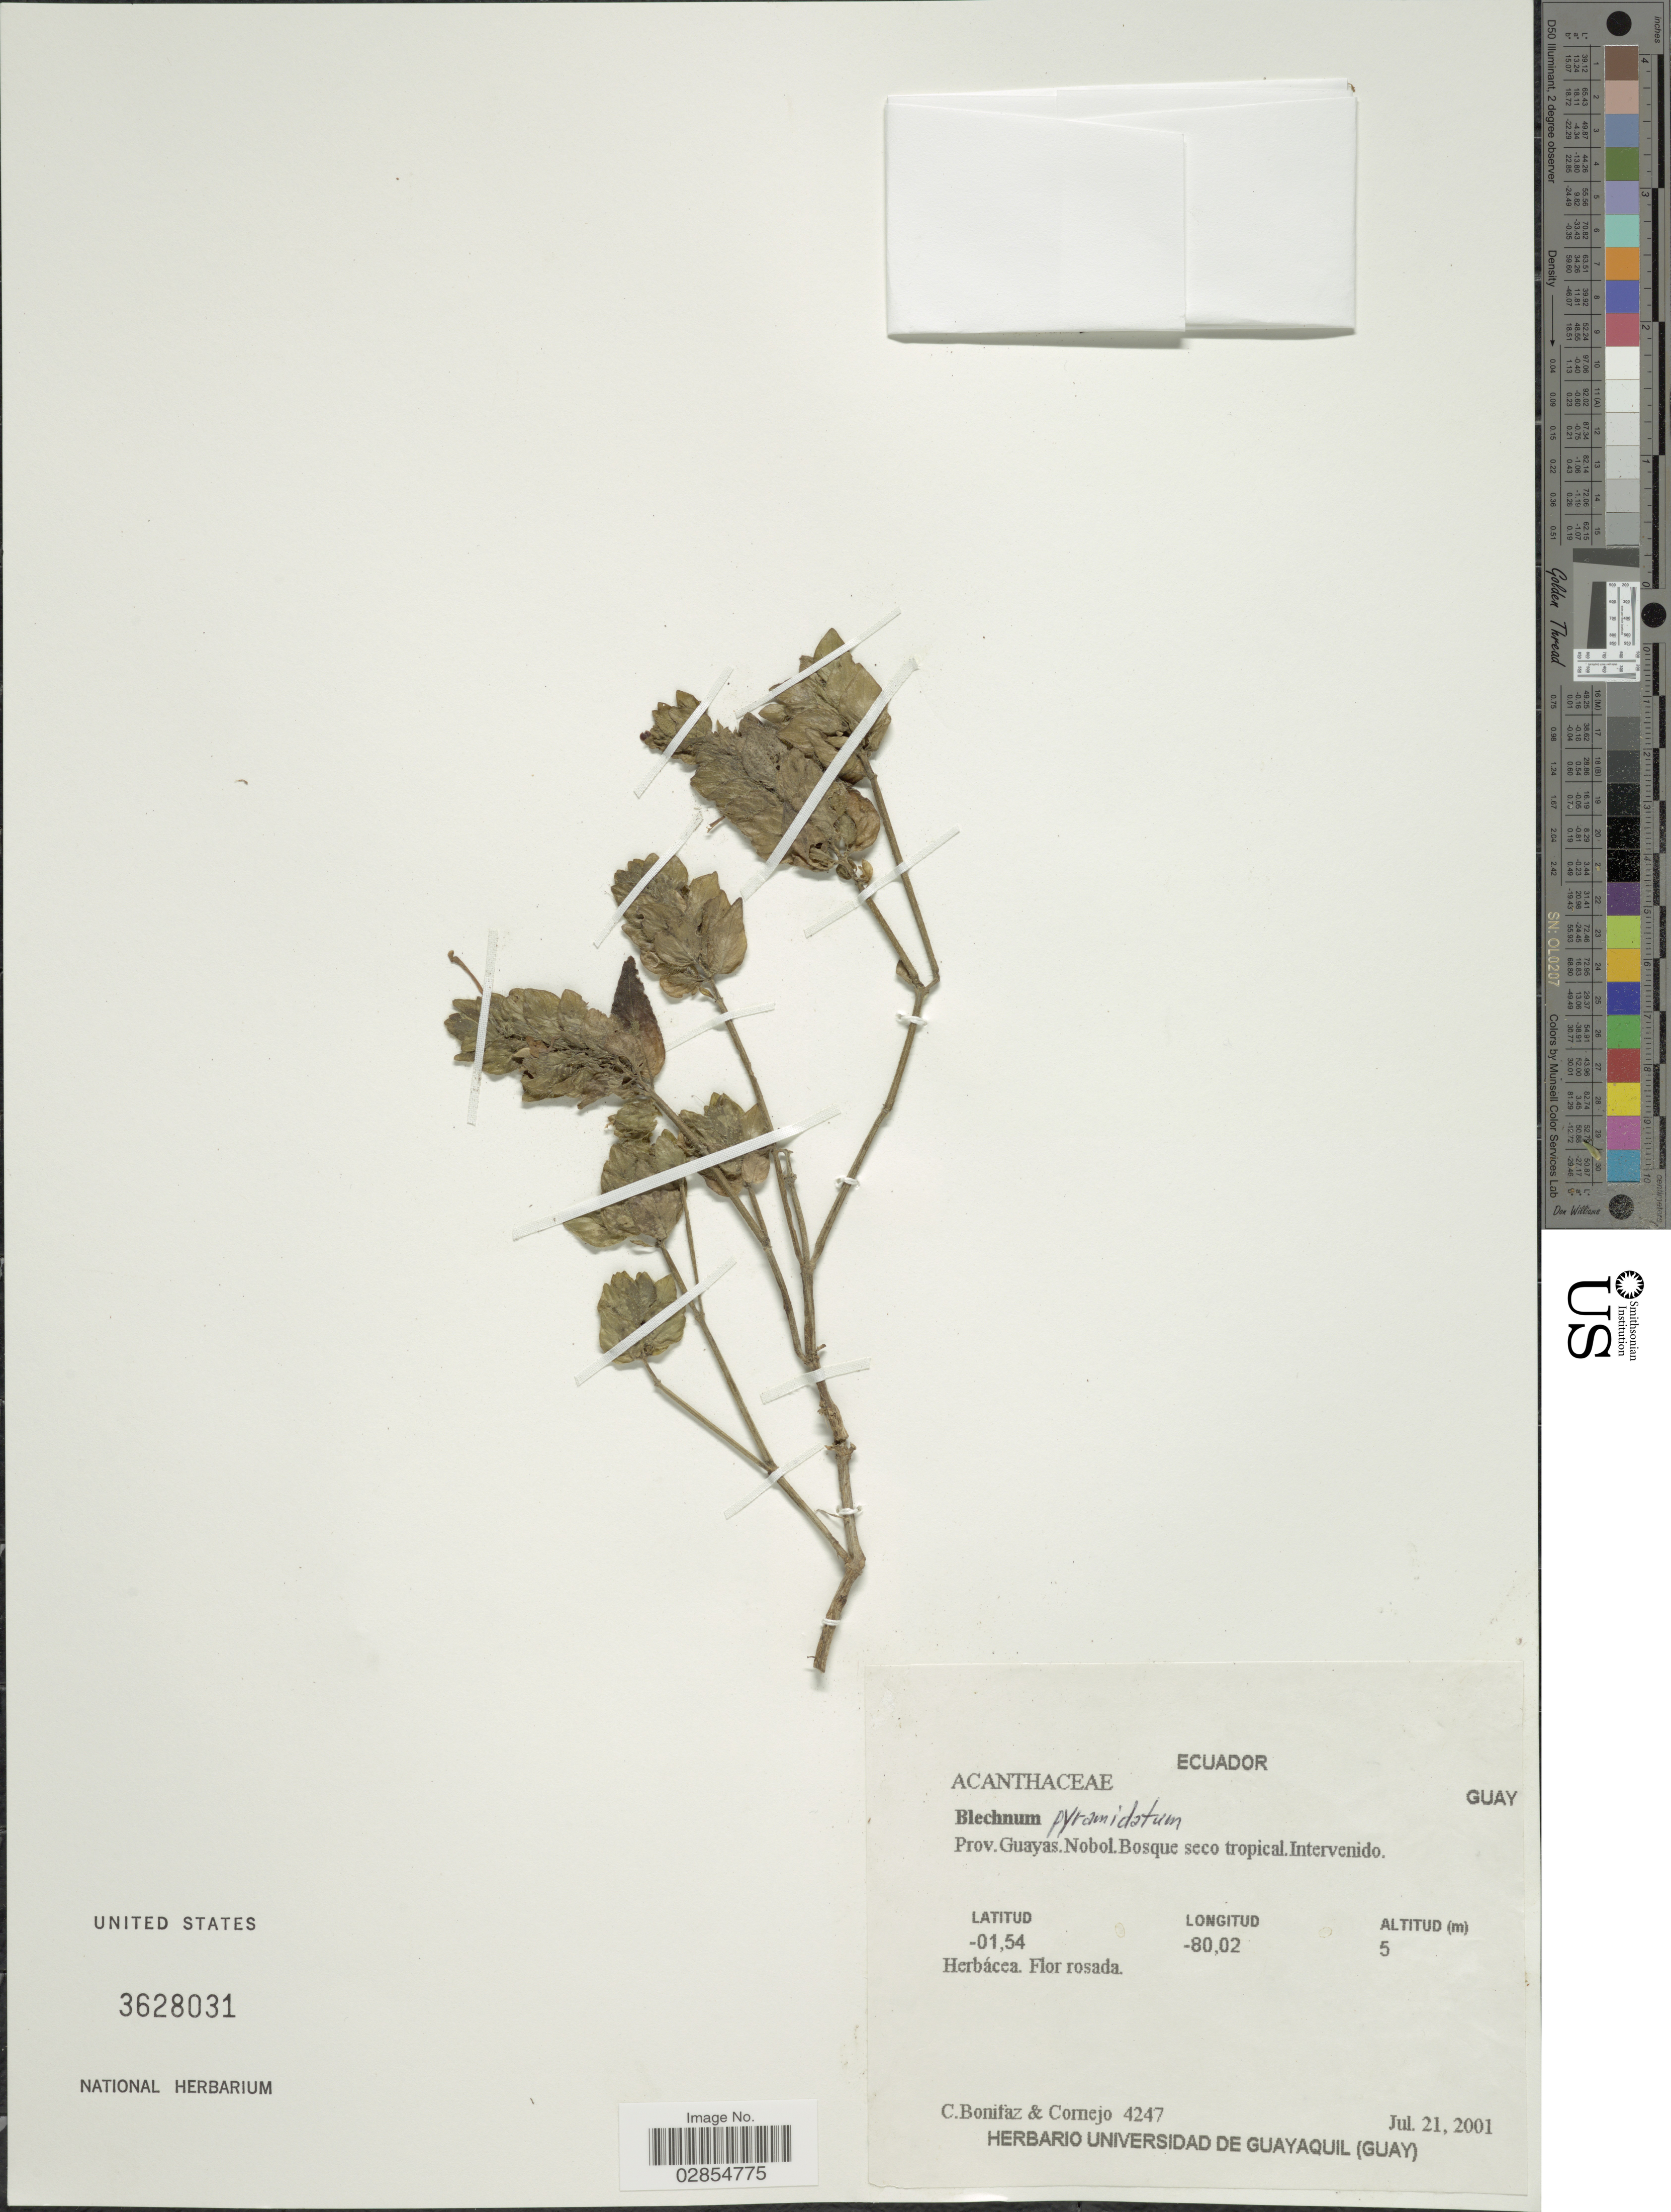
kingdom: Plantae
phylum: Tracheophyta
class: Magnoliopsida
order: Lamiales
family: Acanthaceae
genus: Blechum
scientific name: Blechum brownei f. puberulum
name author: Leonard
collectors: C. Bonifaz & Cornejo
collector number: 4247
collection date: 2001-07-21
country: Ecuador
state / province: Guayas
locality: Prov. Guayas. Nobol. Bosque seco tropical. Intervenido. Guay.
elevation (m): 5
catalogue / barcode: US 3628031